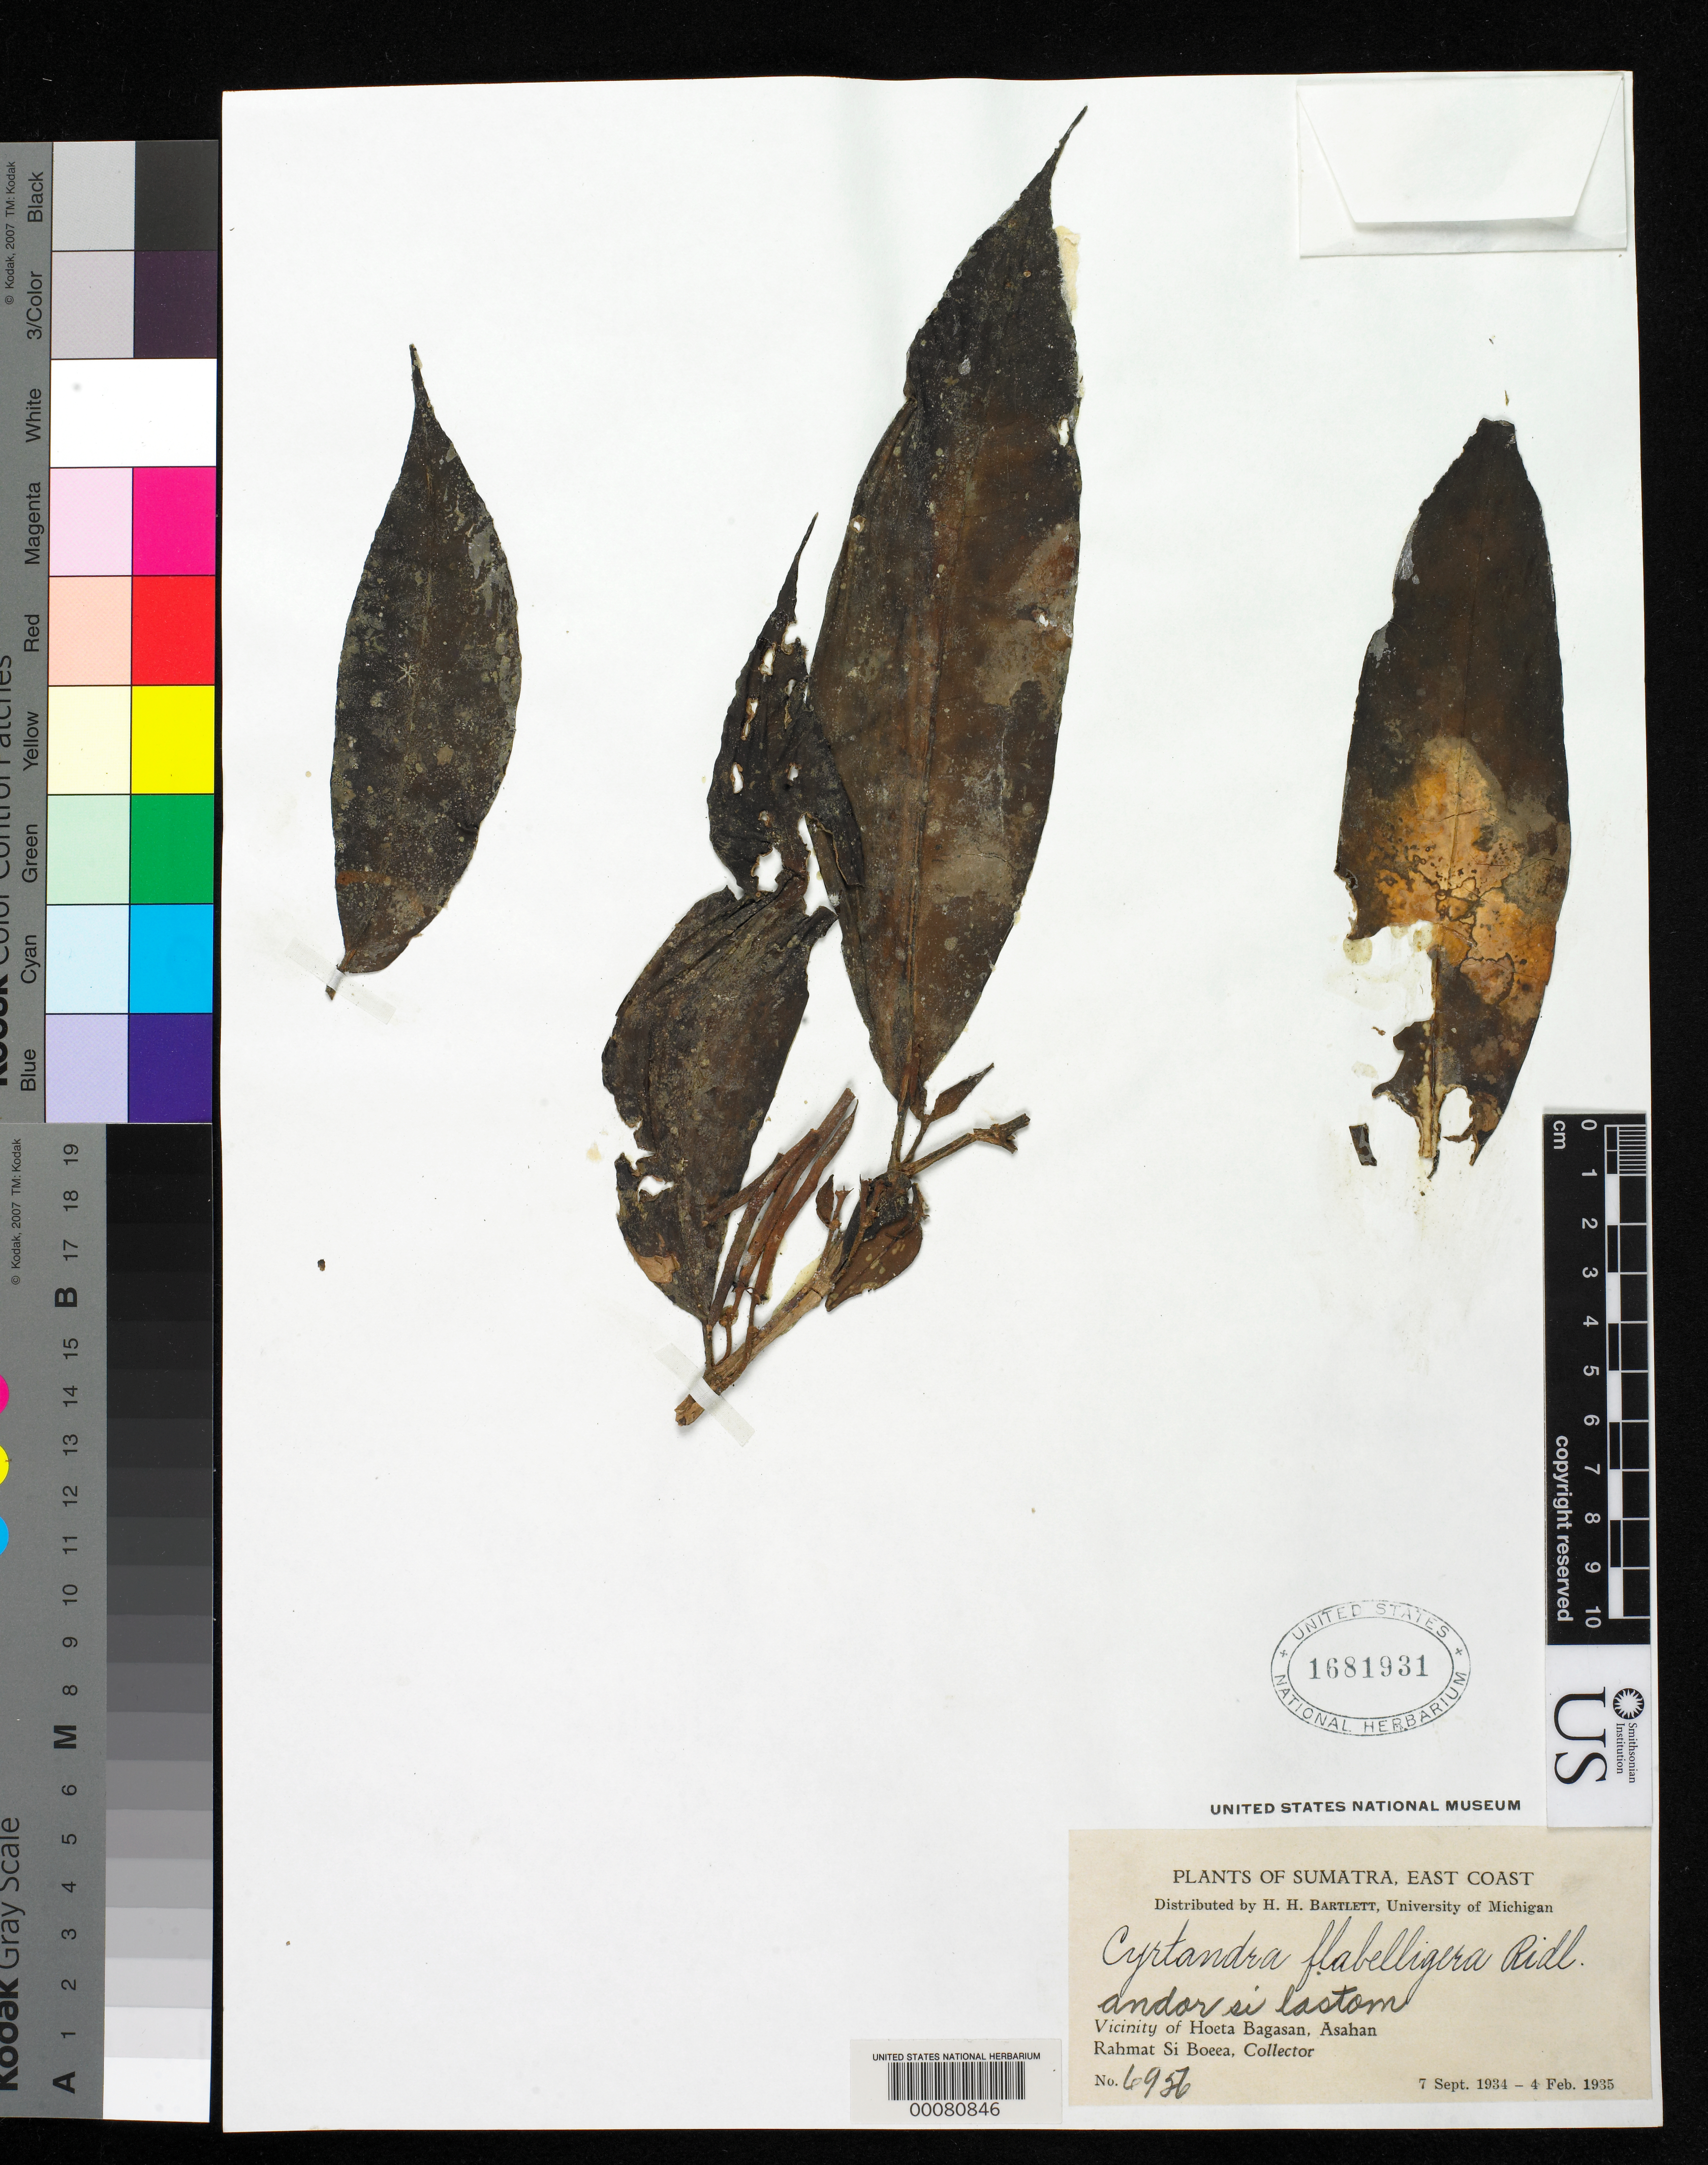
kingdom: Plantae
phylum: Tracheophyta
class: Magnoliopsida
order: Lamiales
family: Gesneriaceae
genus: Cyrtandra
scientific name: Cyrtandra flabelligera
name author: Ridl.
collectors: Rahmat Si Boeea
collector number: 6956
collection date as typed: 1934-1935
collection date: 1934/1935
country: Indonesia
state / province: Sumatra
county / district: Sumatera Utara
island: Sumatra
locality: (East coast) vicinity of hoeta bagasan, asahan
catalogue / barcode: US 1681931